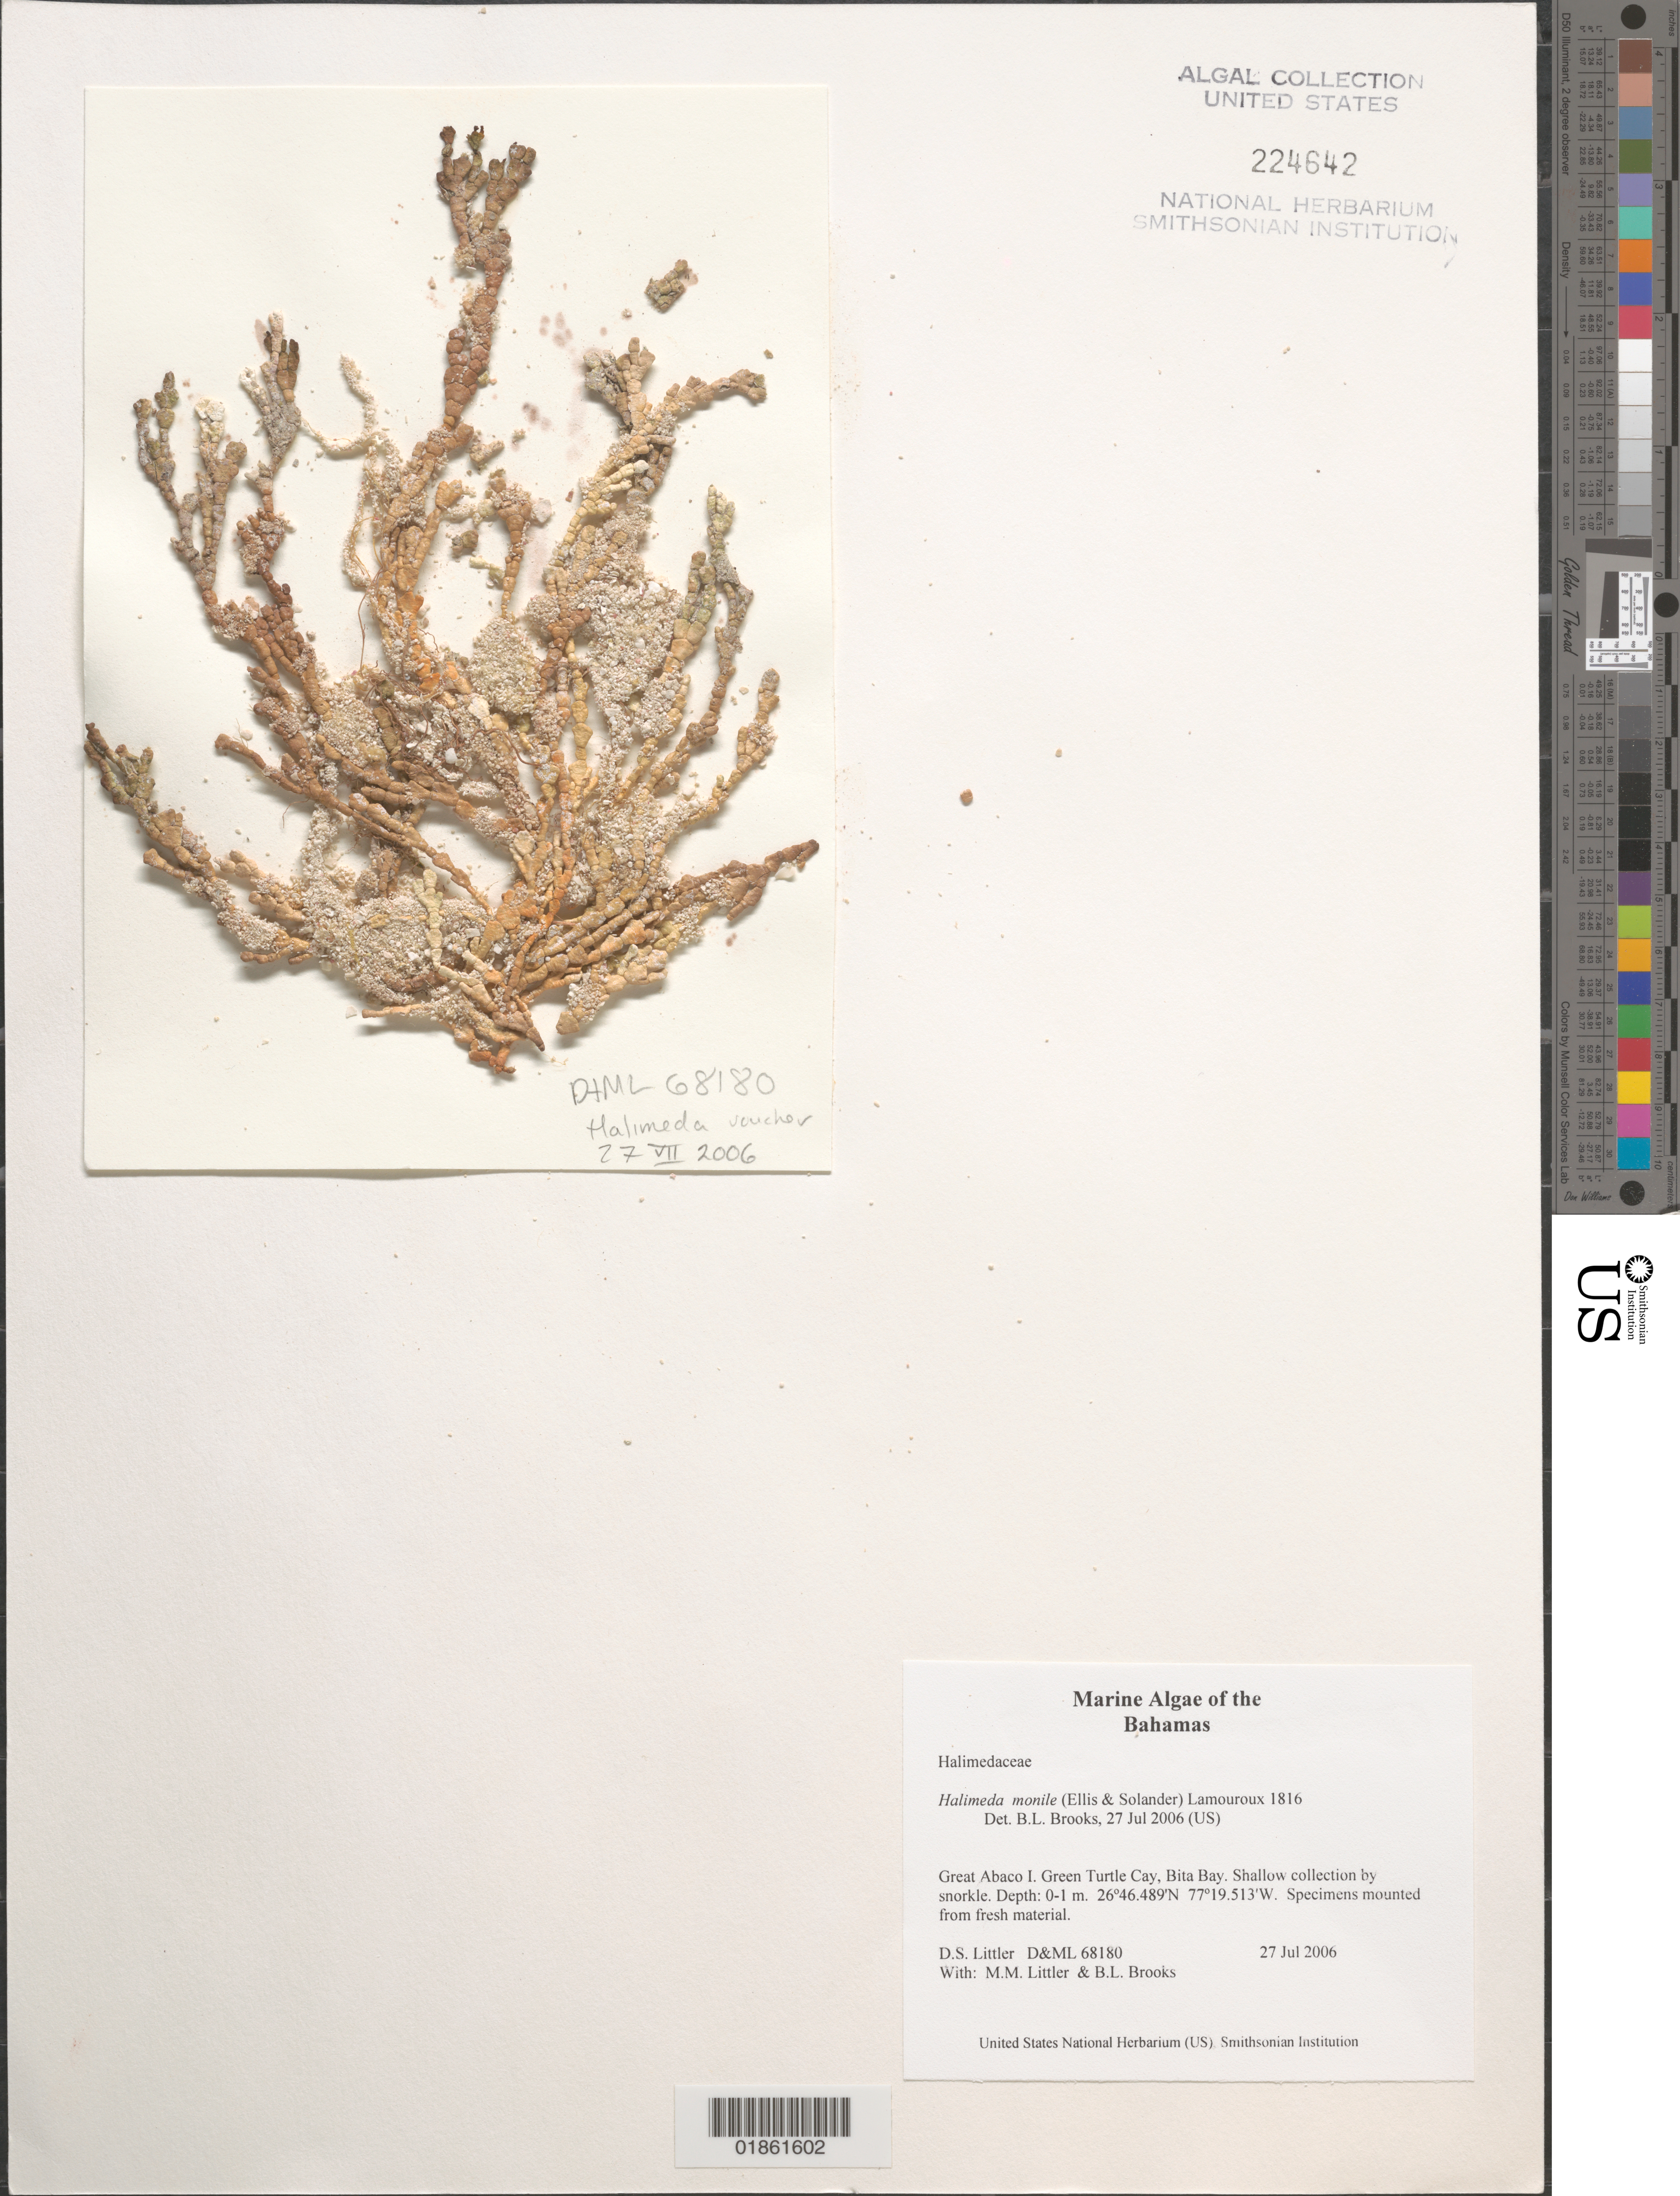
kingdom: Plantae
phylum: Chlorophyta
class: Ulvophyceae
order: Bryopsidales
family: Halimedaceae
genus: Halimeda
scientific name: Halimeda sp.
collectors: M. M. Littler, D. S. Littler & B. Brooks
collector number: D&ML 68180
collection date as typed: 27 Jul 2006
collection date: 2006-07-27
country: Bahamas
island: Green Turtle Cay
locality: Bita Bay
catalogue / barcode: US 224642